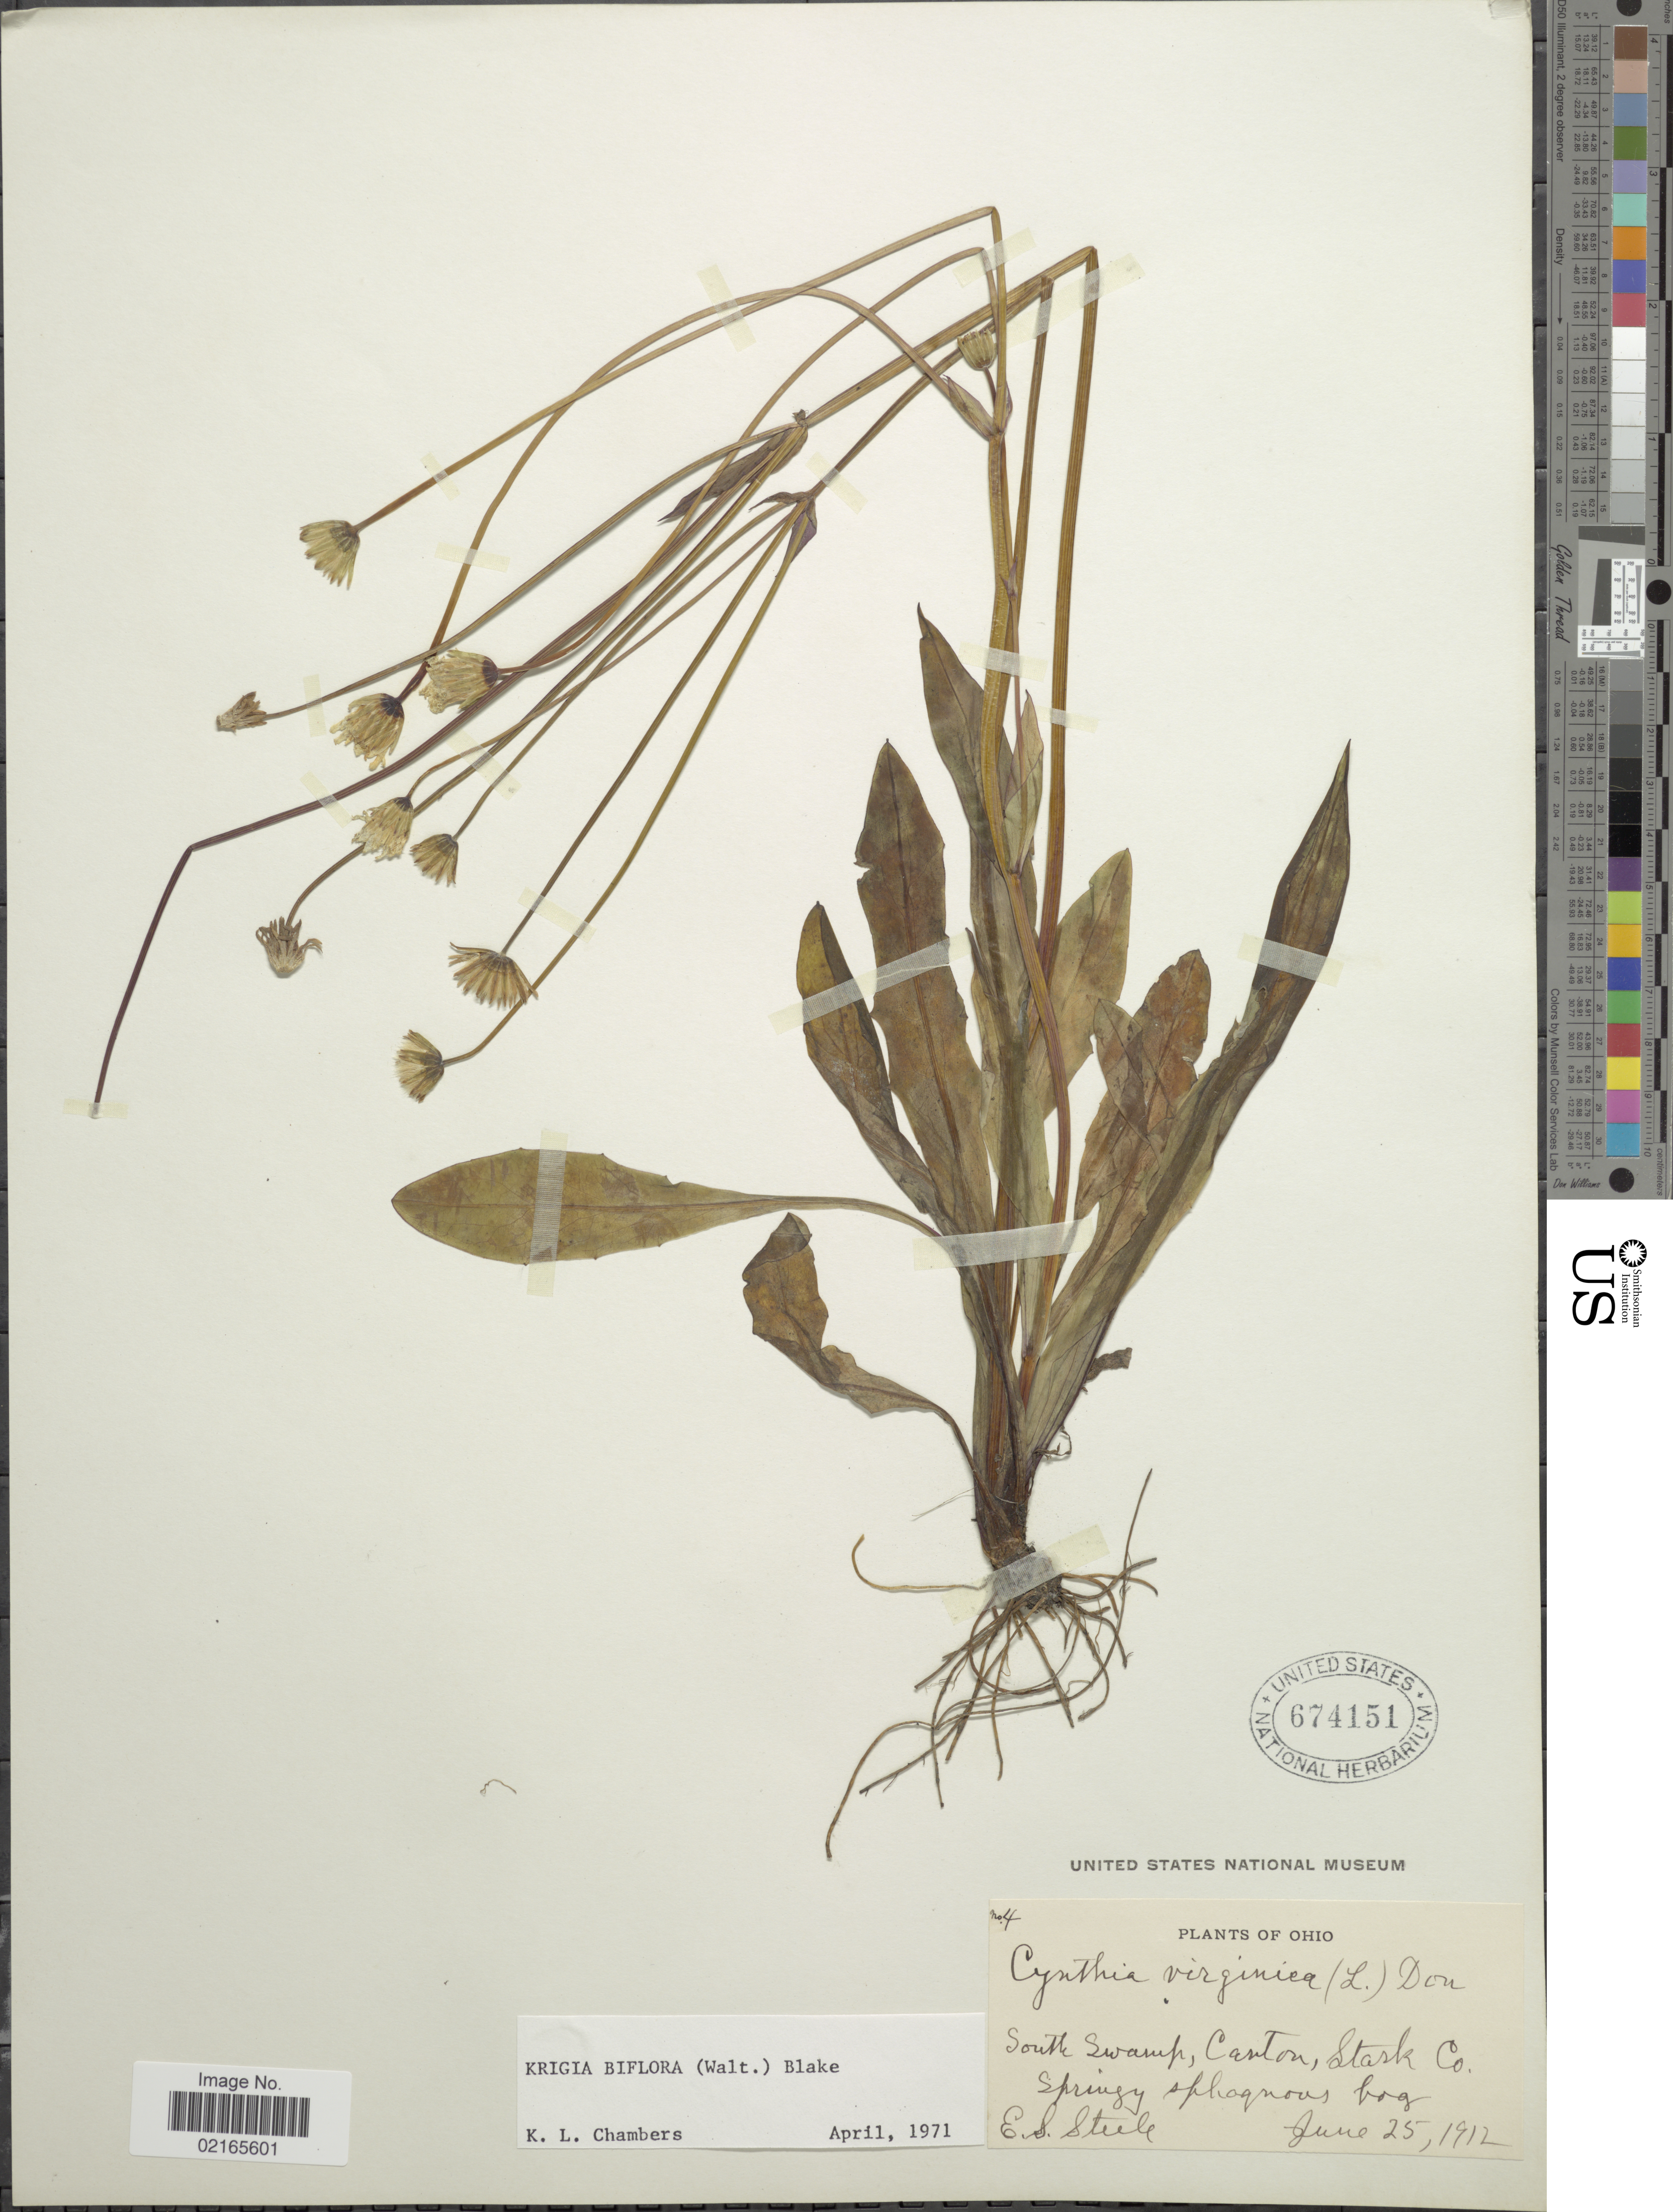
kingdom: Plantae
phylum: Tracheophyta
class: Magnoliopsida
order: Asterales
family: Asteraceae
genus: Krigia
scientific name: Krigia biflora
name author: (Walter) S.F. Blake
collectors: E. Steele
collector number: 4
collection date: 1912-06-25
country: United States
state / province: Ohio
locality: South Swamp, Canton, Stark Co., springy sphagnous bog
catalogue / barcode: US 674151